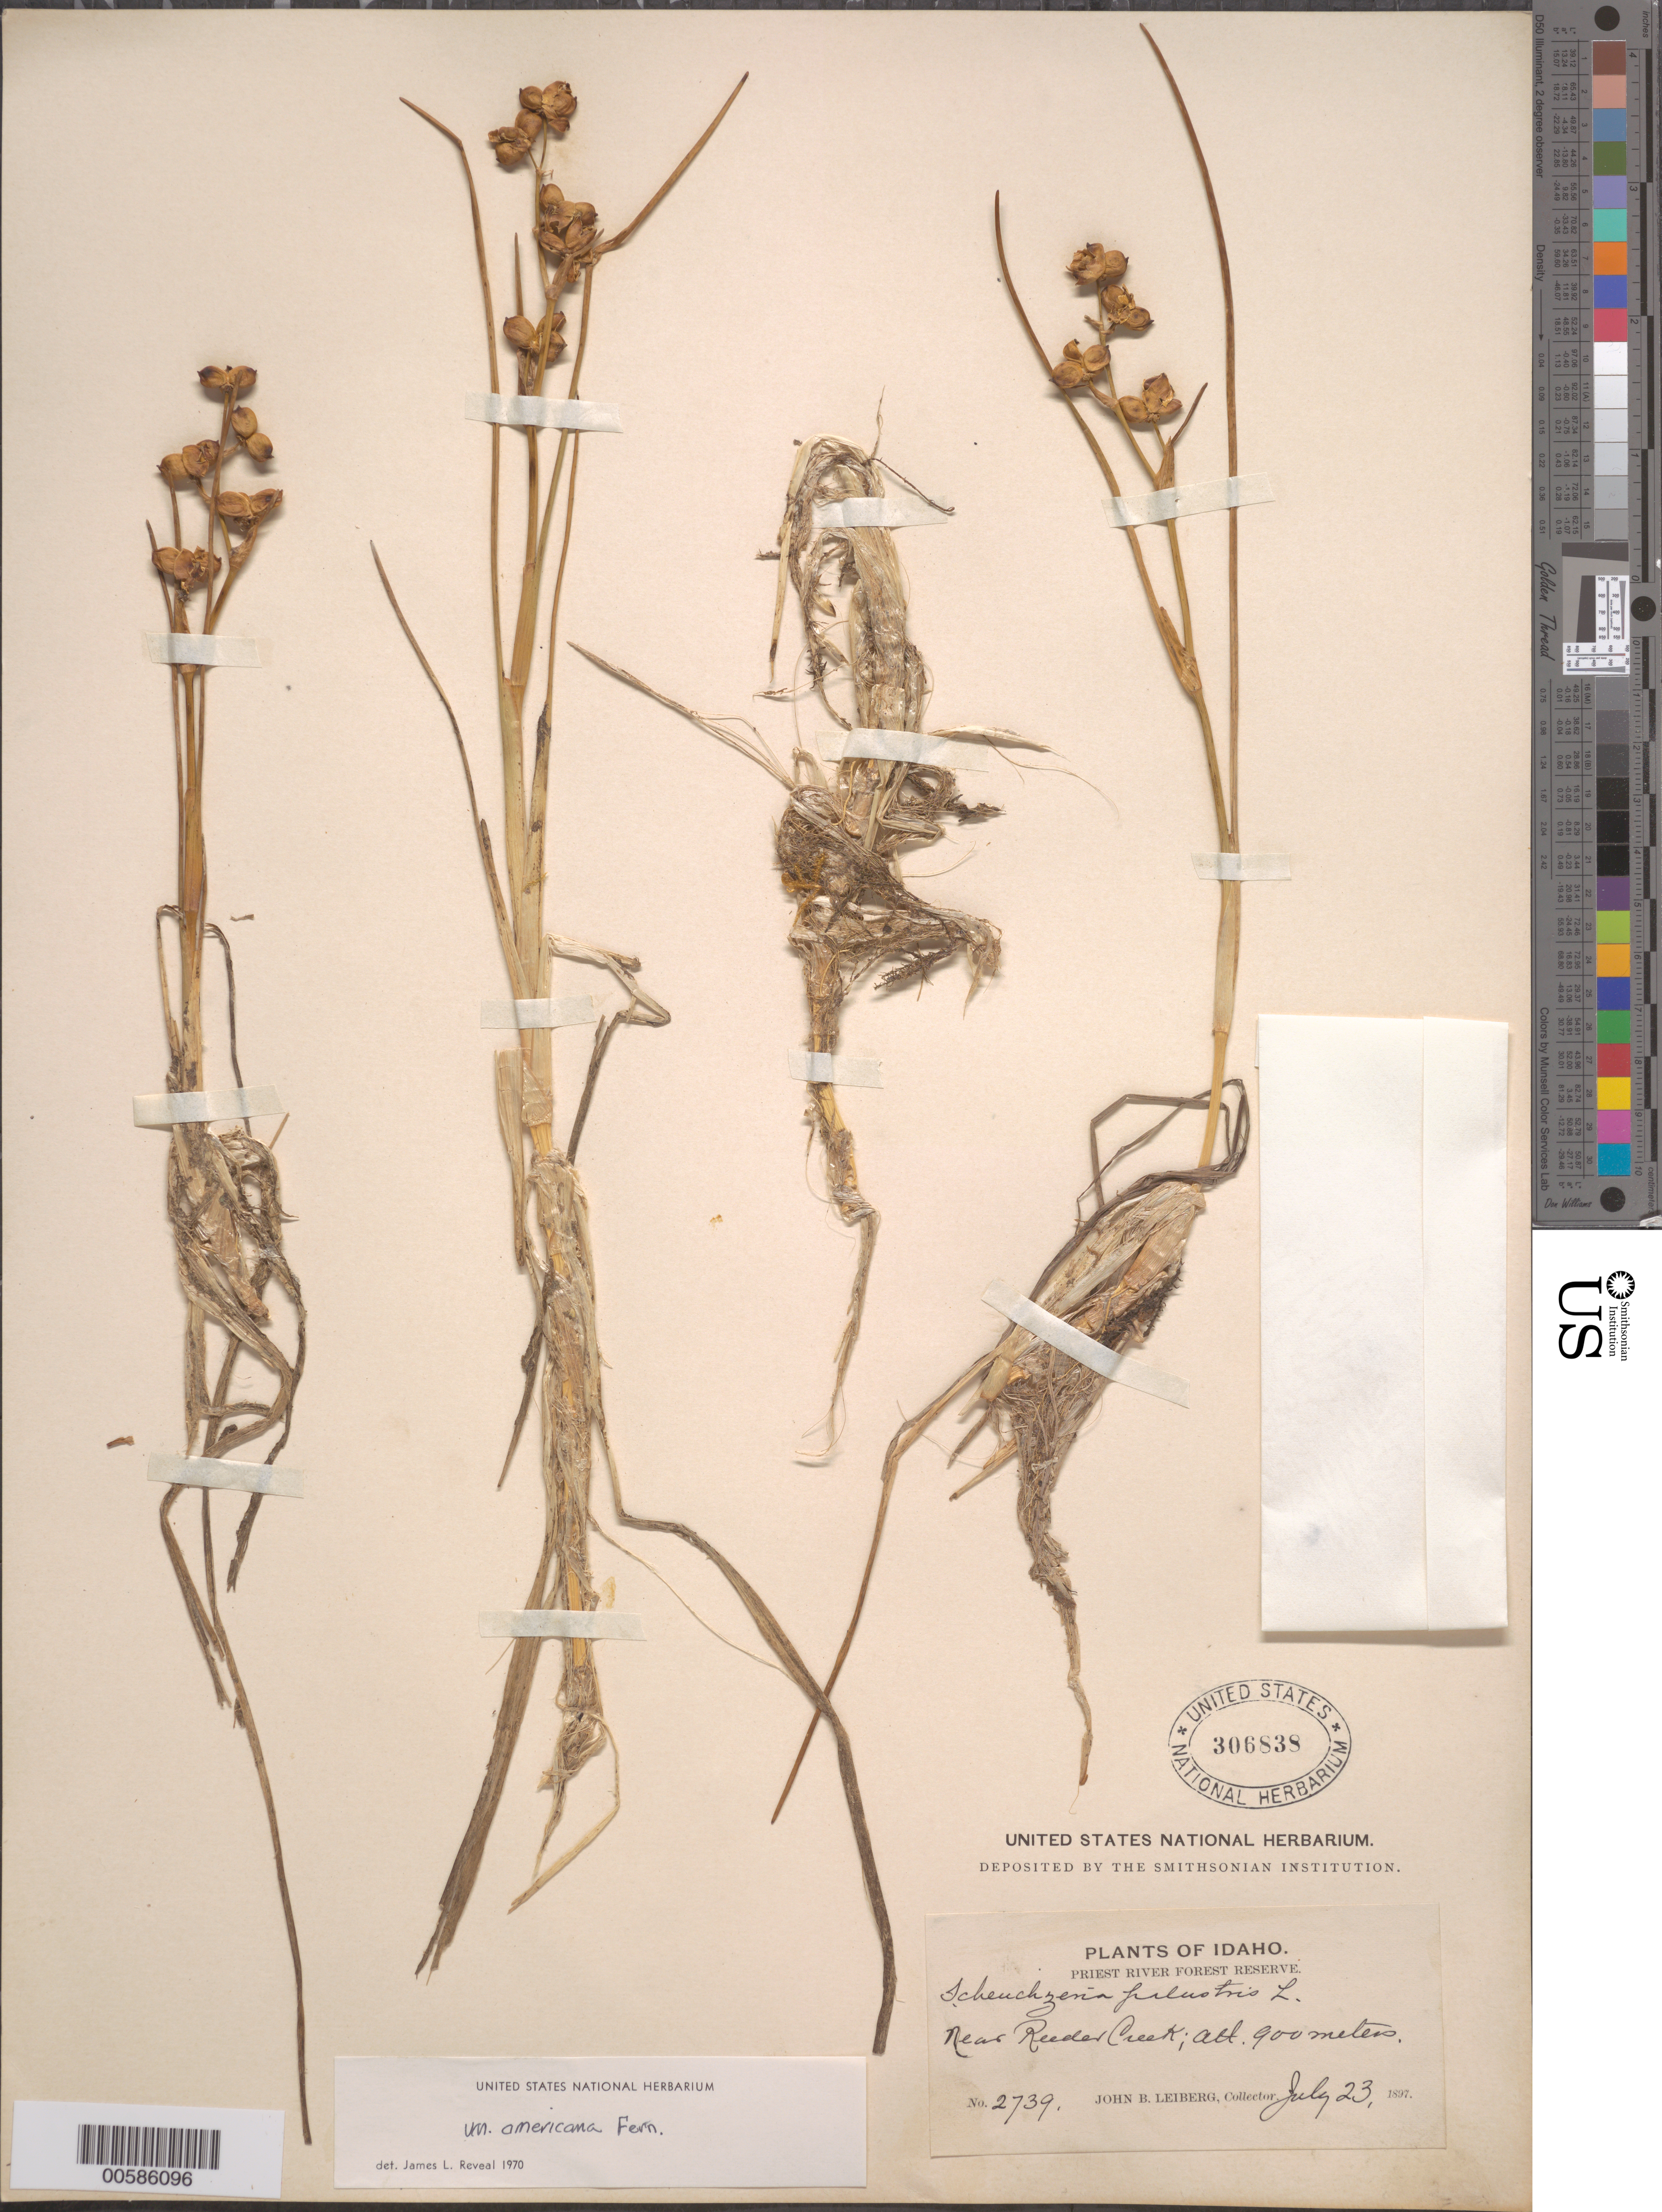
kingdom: Plantae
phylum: Tracheophyta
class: Liliopsida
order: Alismatales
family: Scheuchzeriaceae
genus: Scheuchzeria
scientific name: Scheuchzeria palustris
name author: L.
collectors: J. Leiberg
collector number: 2739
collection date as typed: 23 Jul 1897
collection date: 1897-07-23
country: United States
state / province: Idaho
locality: Near Reeder Creek, Priest River Forest Reserve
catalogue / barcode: US 306838